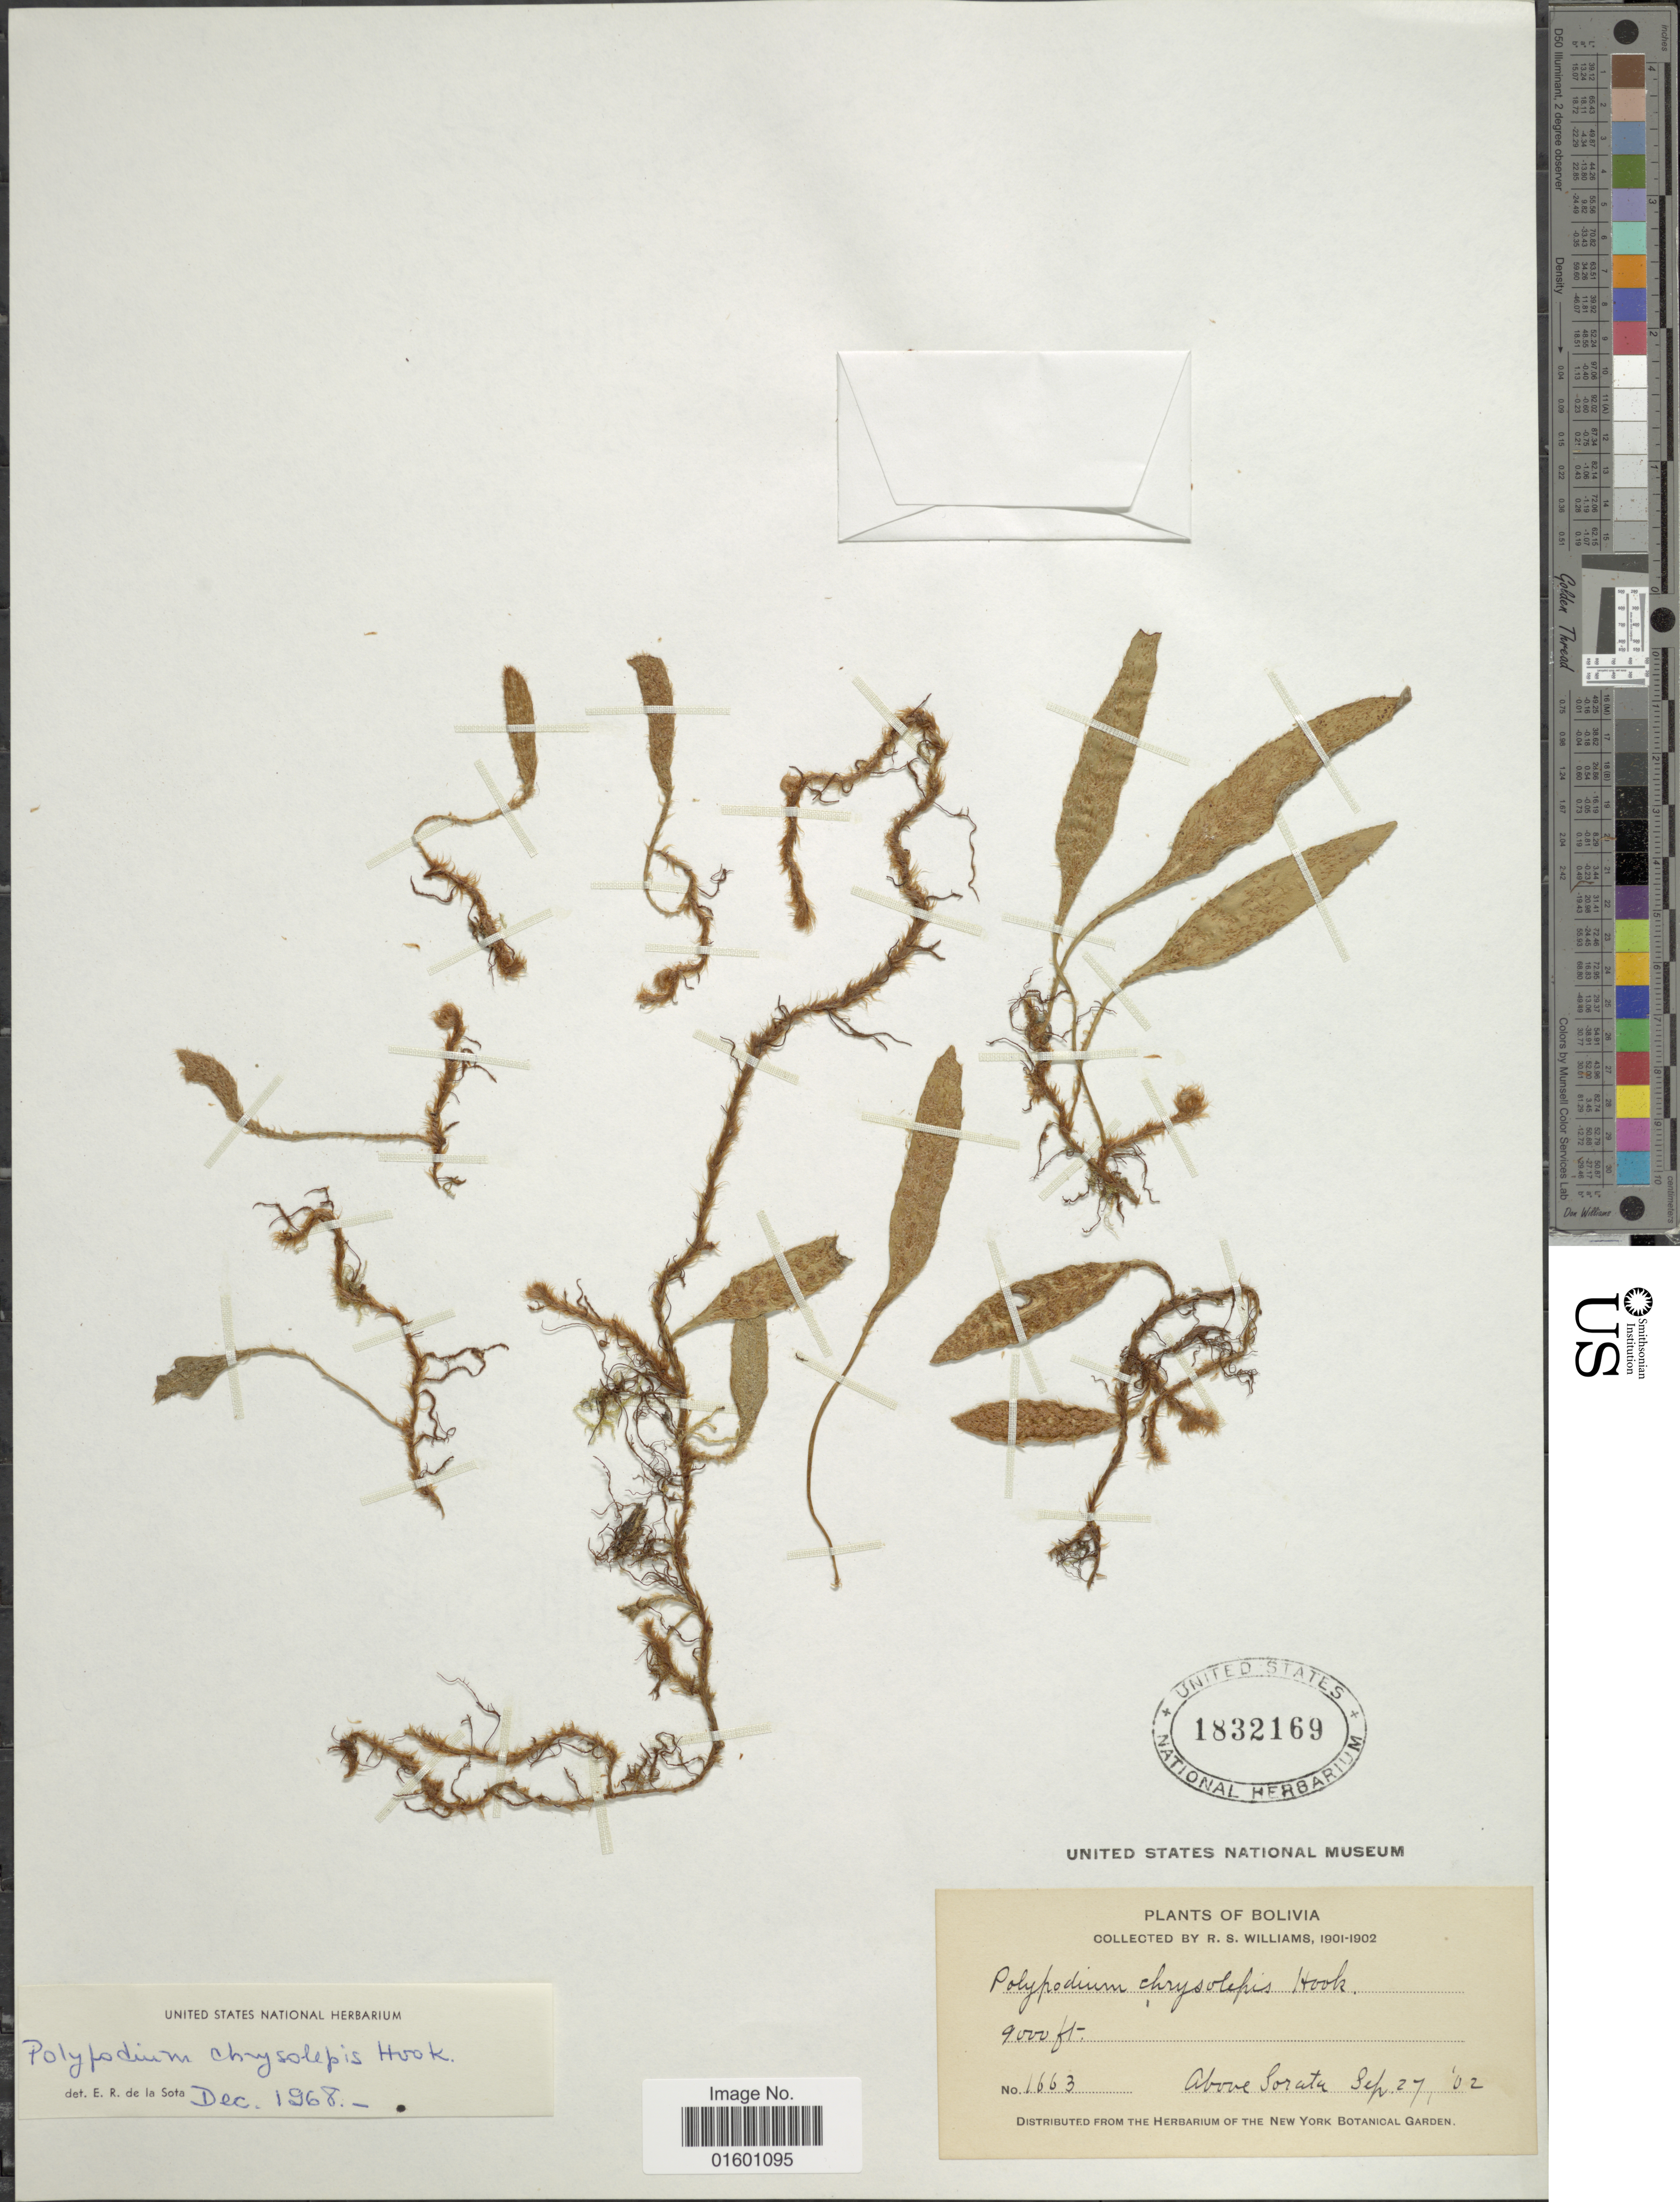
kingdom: Plantae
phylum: Tracheophyta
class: Polypodiopsida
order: Polypodiales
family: Polypodiaceae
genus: Microgramma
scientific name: Microgramma chrysolepis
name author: (Hook.) Crabbe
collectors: R. S. Williams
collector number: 1663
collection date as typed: Sep. 27, '02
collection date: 1902-09-27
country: Bolivia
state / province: La Páz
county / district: Larecaja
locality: Above Sorata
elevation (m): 2743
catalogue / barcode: US 1832169